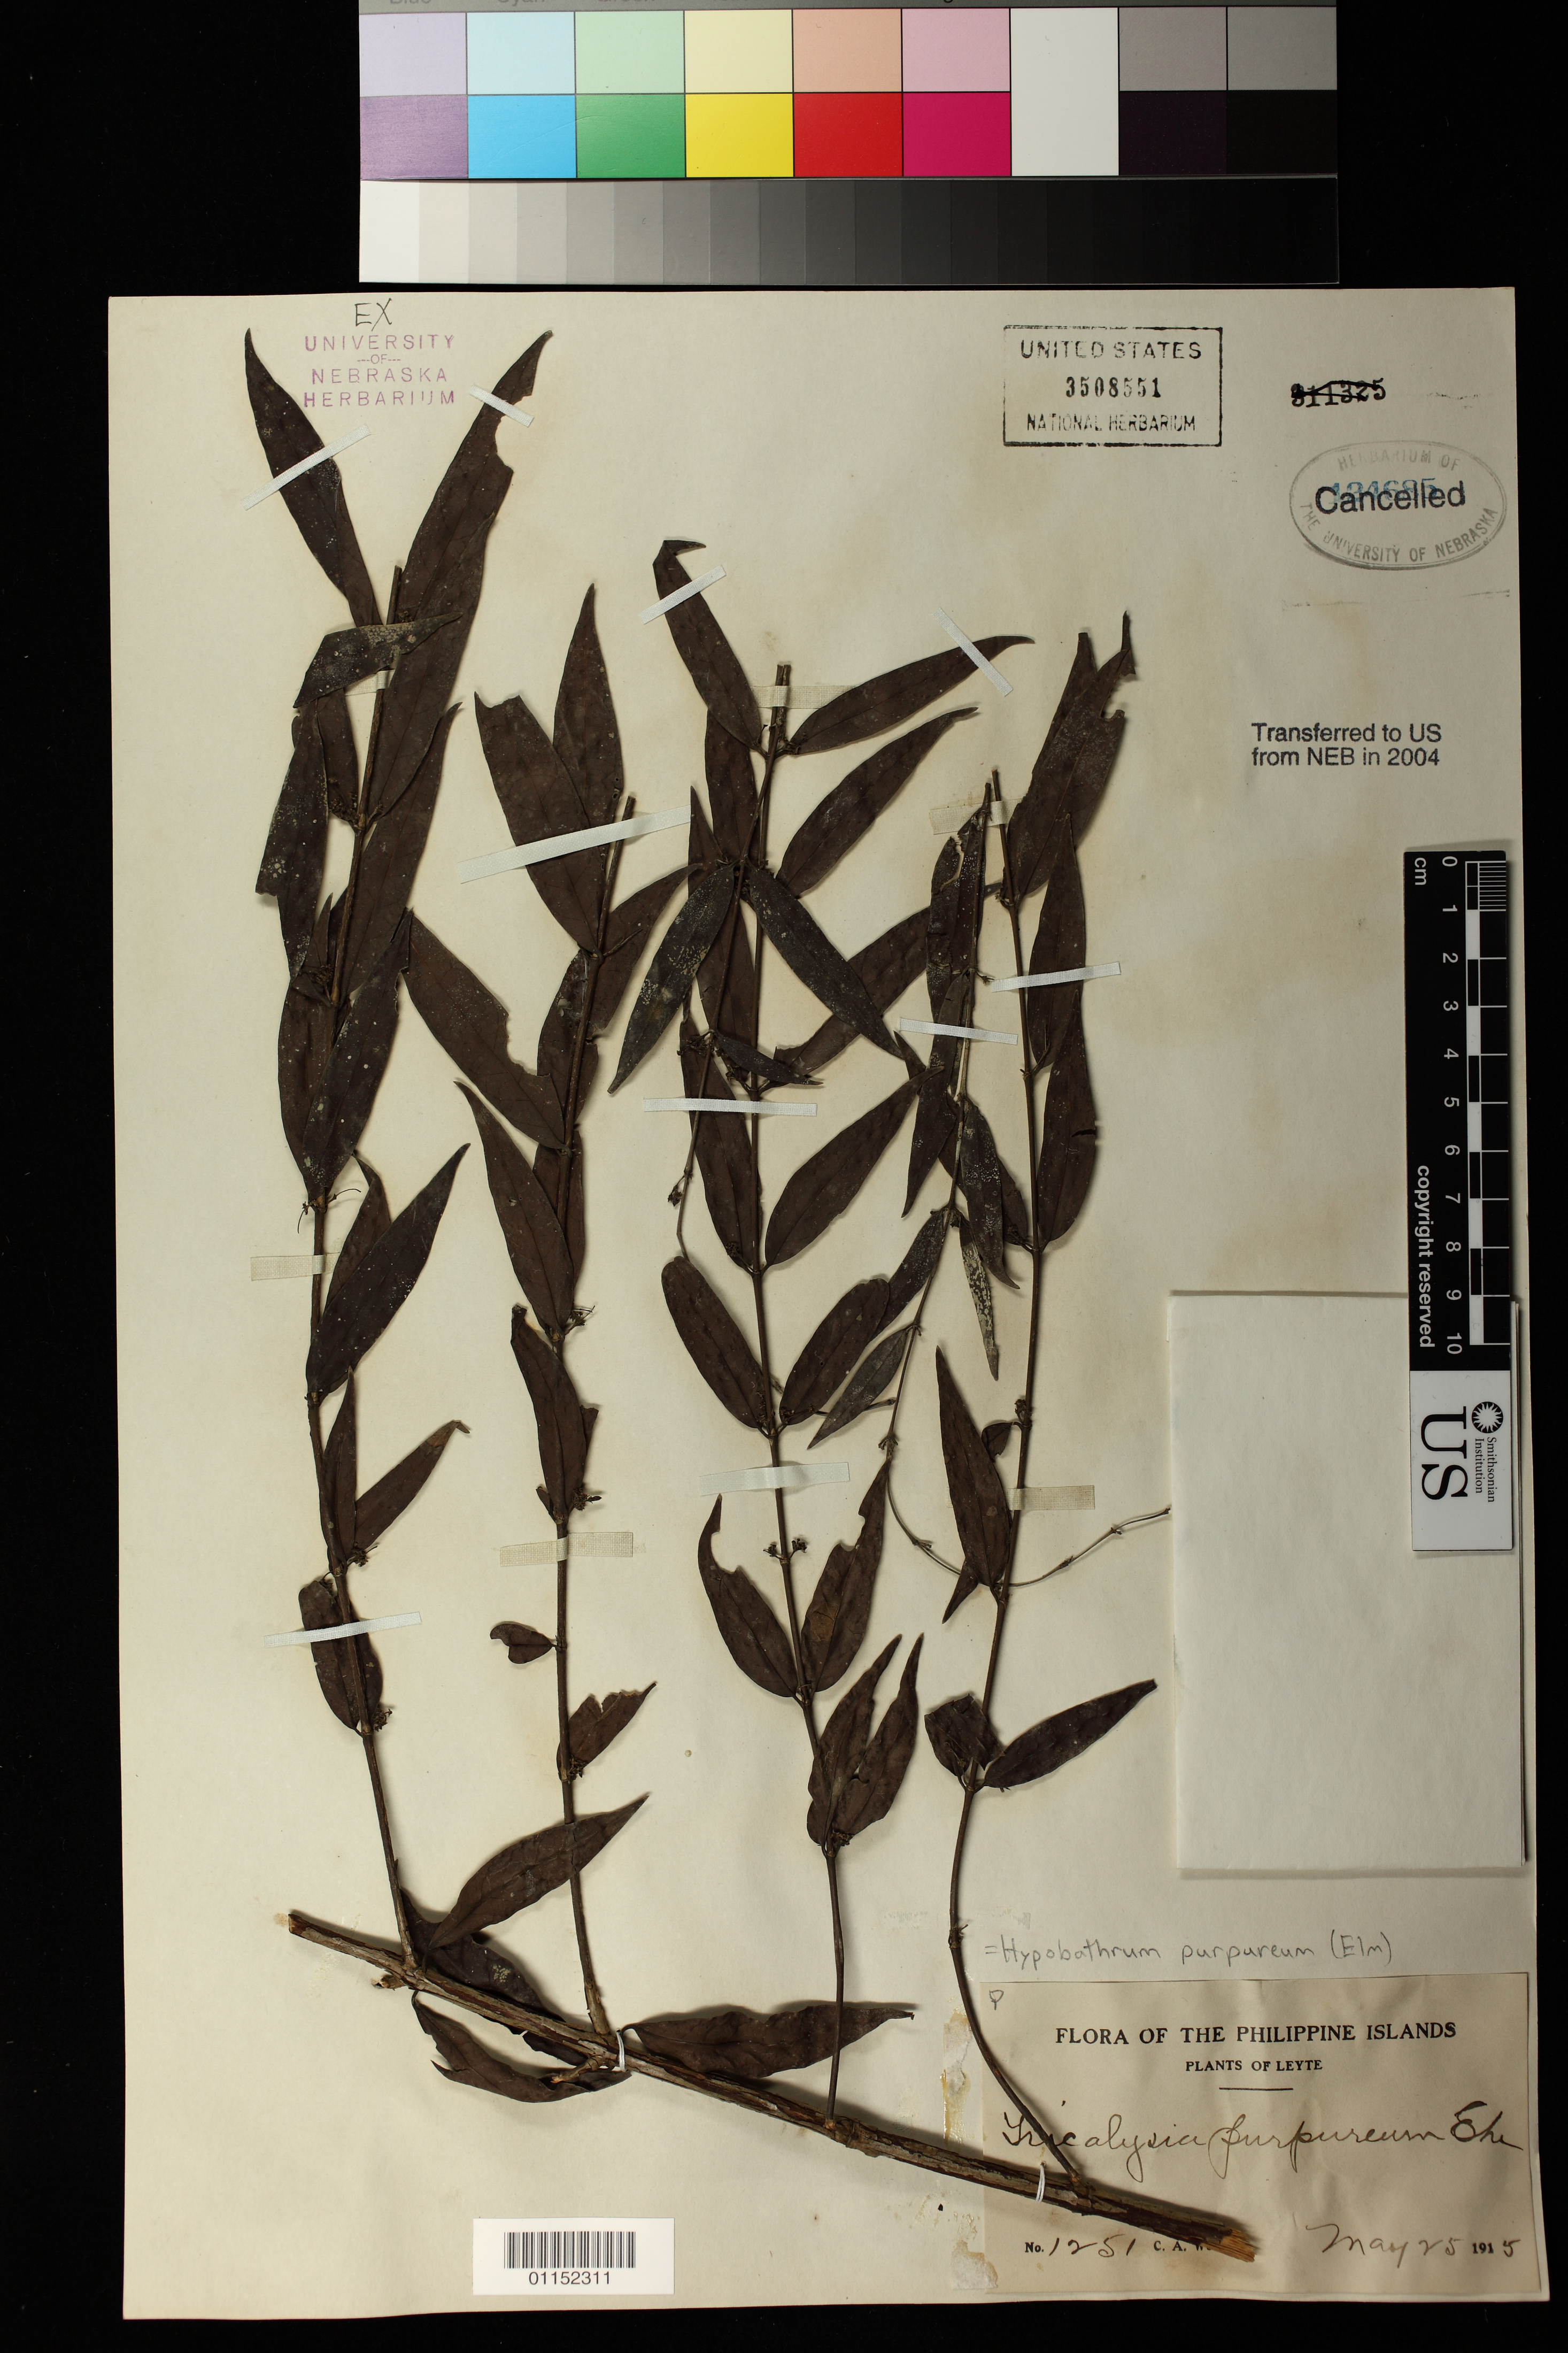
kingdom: Plantae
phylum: Tracheophyta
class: Magnoliopsida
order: Gentianales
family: Rubiaceae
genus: Hypobathrum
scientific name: Hypobathrum purpureum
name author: (Elmer) Merr.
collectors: C. Wenzel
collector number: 1251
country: Philippines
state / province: Eastern Visayas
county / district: Leyte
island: Leyte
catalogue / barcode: US 3508551